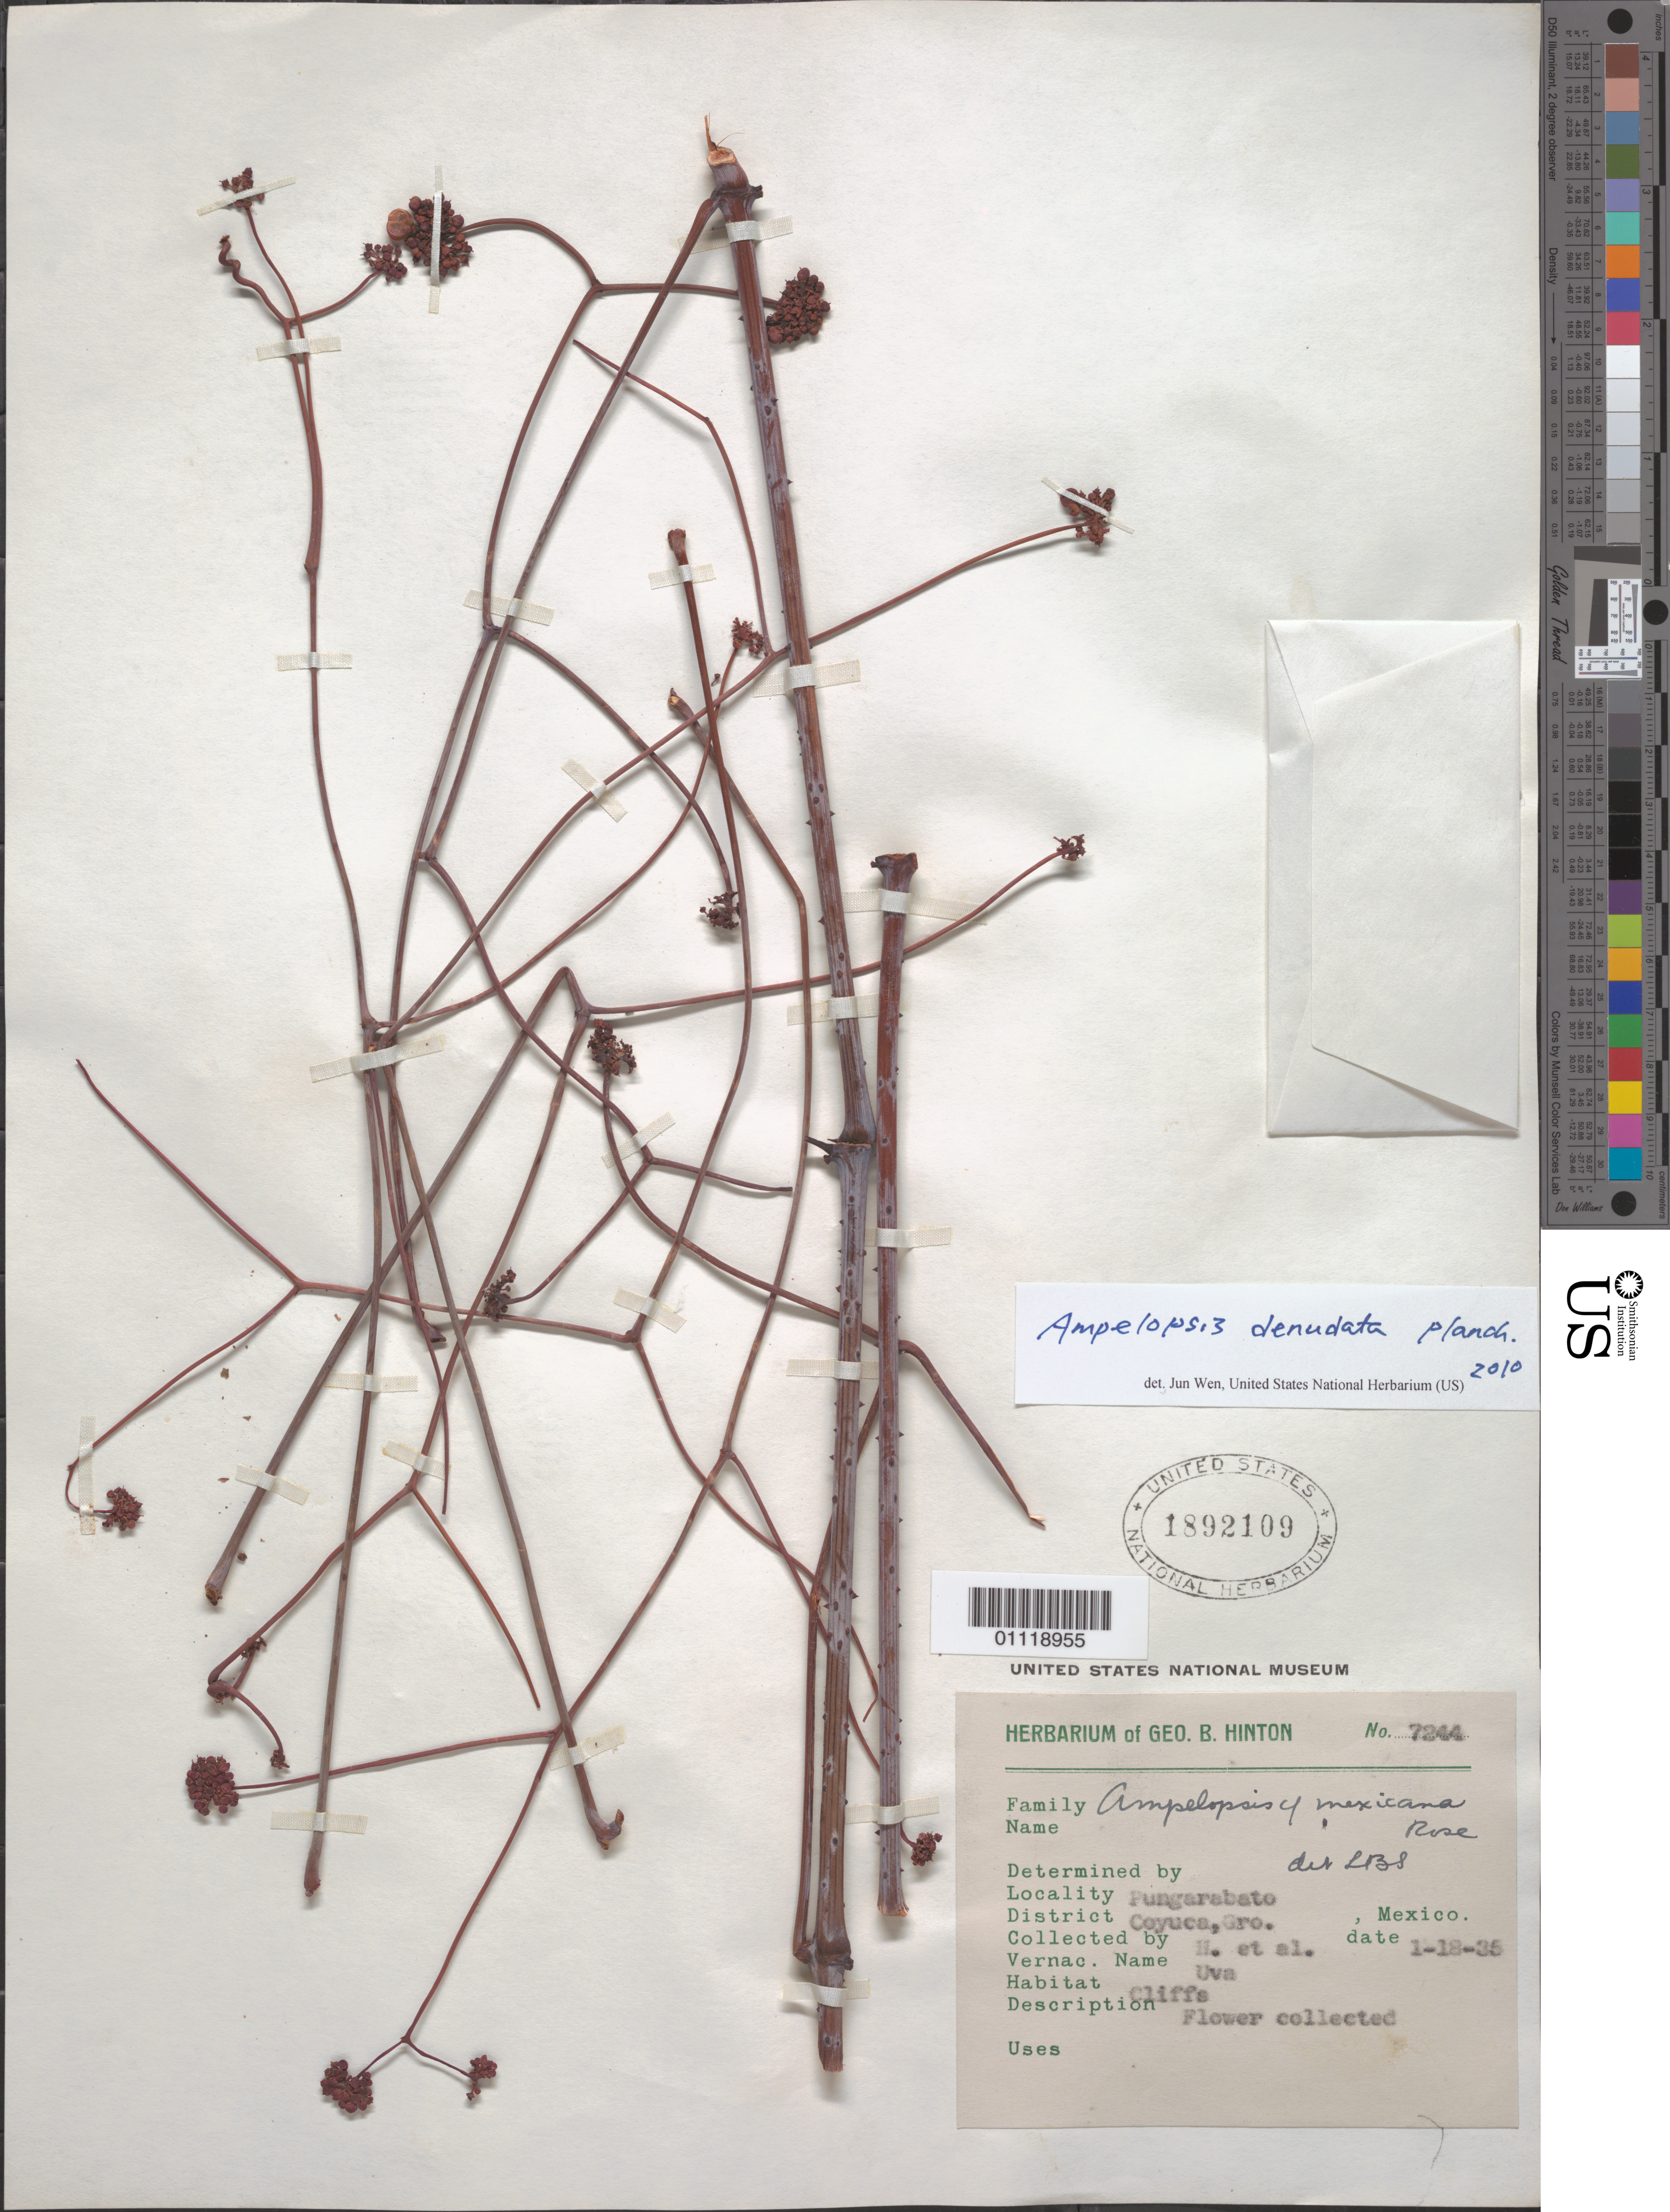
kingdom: Plantae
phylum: Tracheophyta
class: Magnoliopsida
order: Vitales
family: Vitaceae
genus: Ampelopsis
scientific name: Ampelopsis denudata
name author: Planch.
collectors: G. B. Hinton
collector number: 7244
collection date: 1935-01-18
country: Mexico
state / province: Guerrero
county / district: Coyuca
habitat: Cliffs.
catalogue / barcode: US 1892109